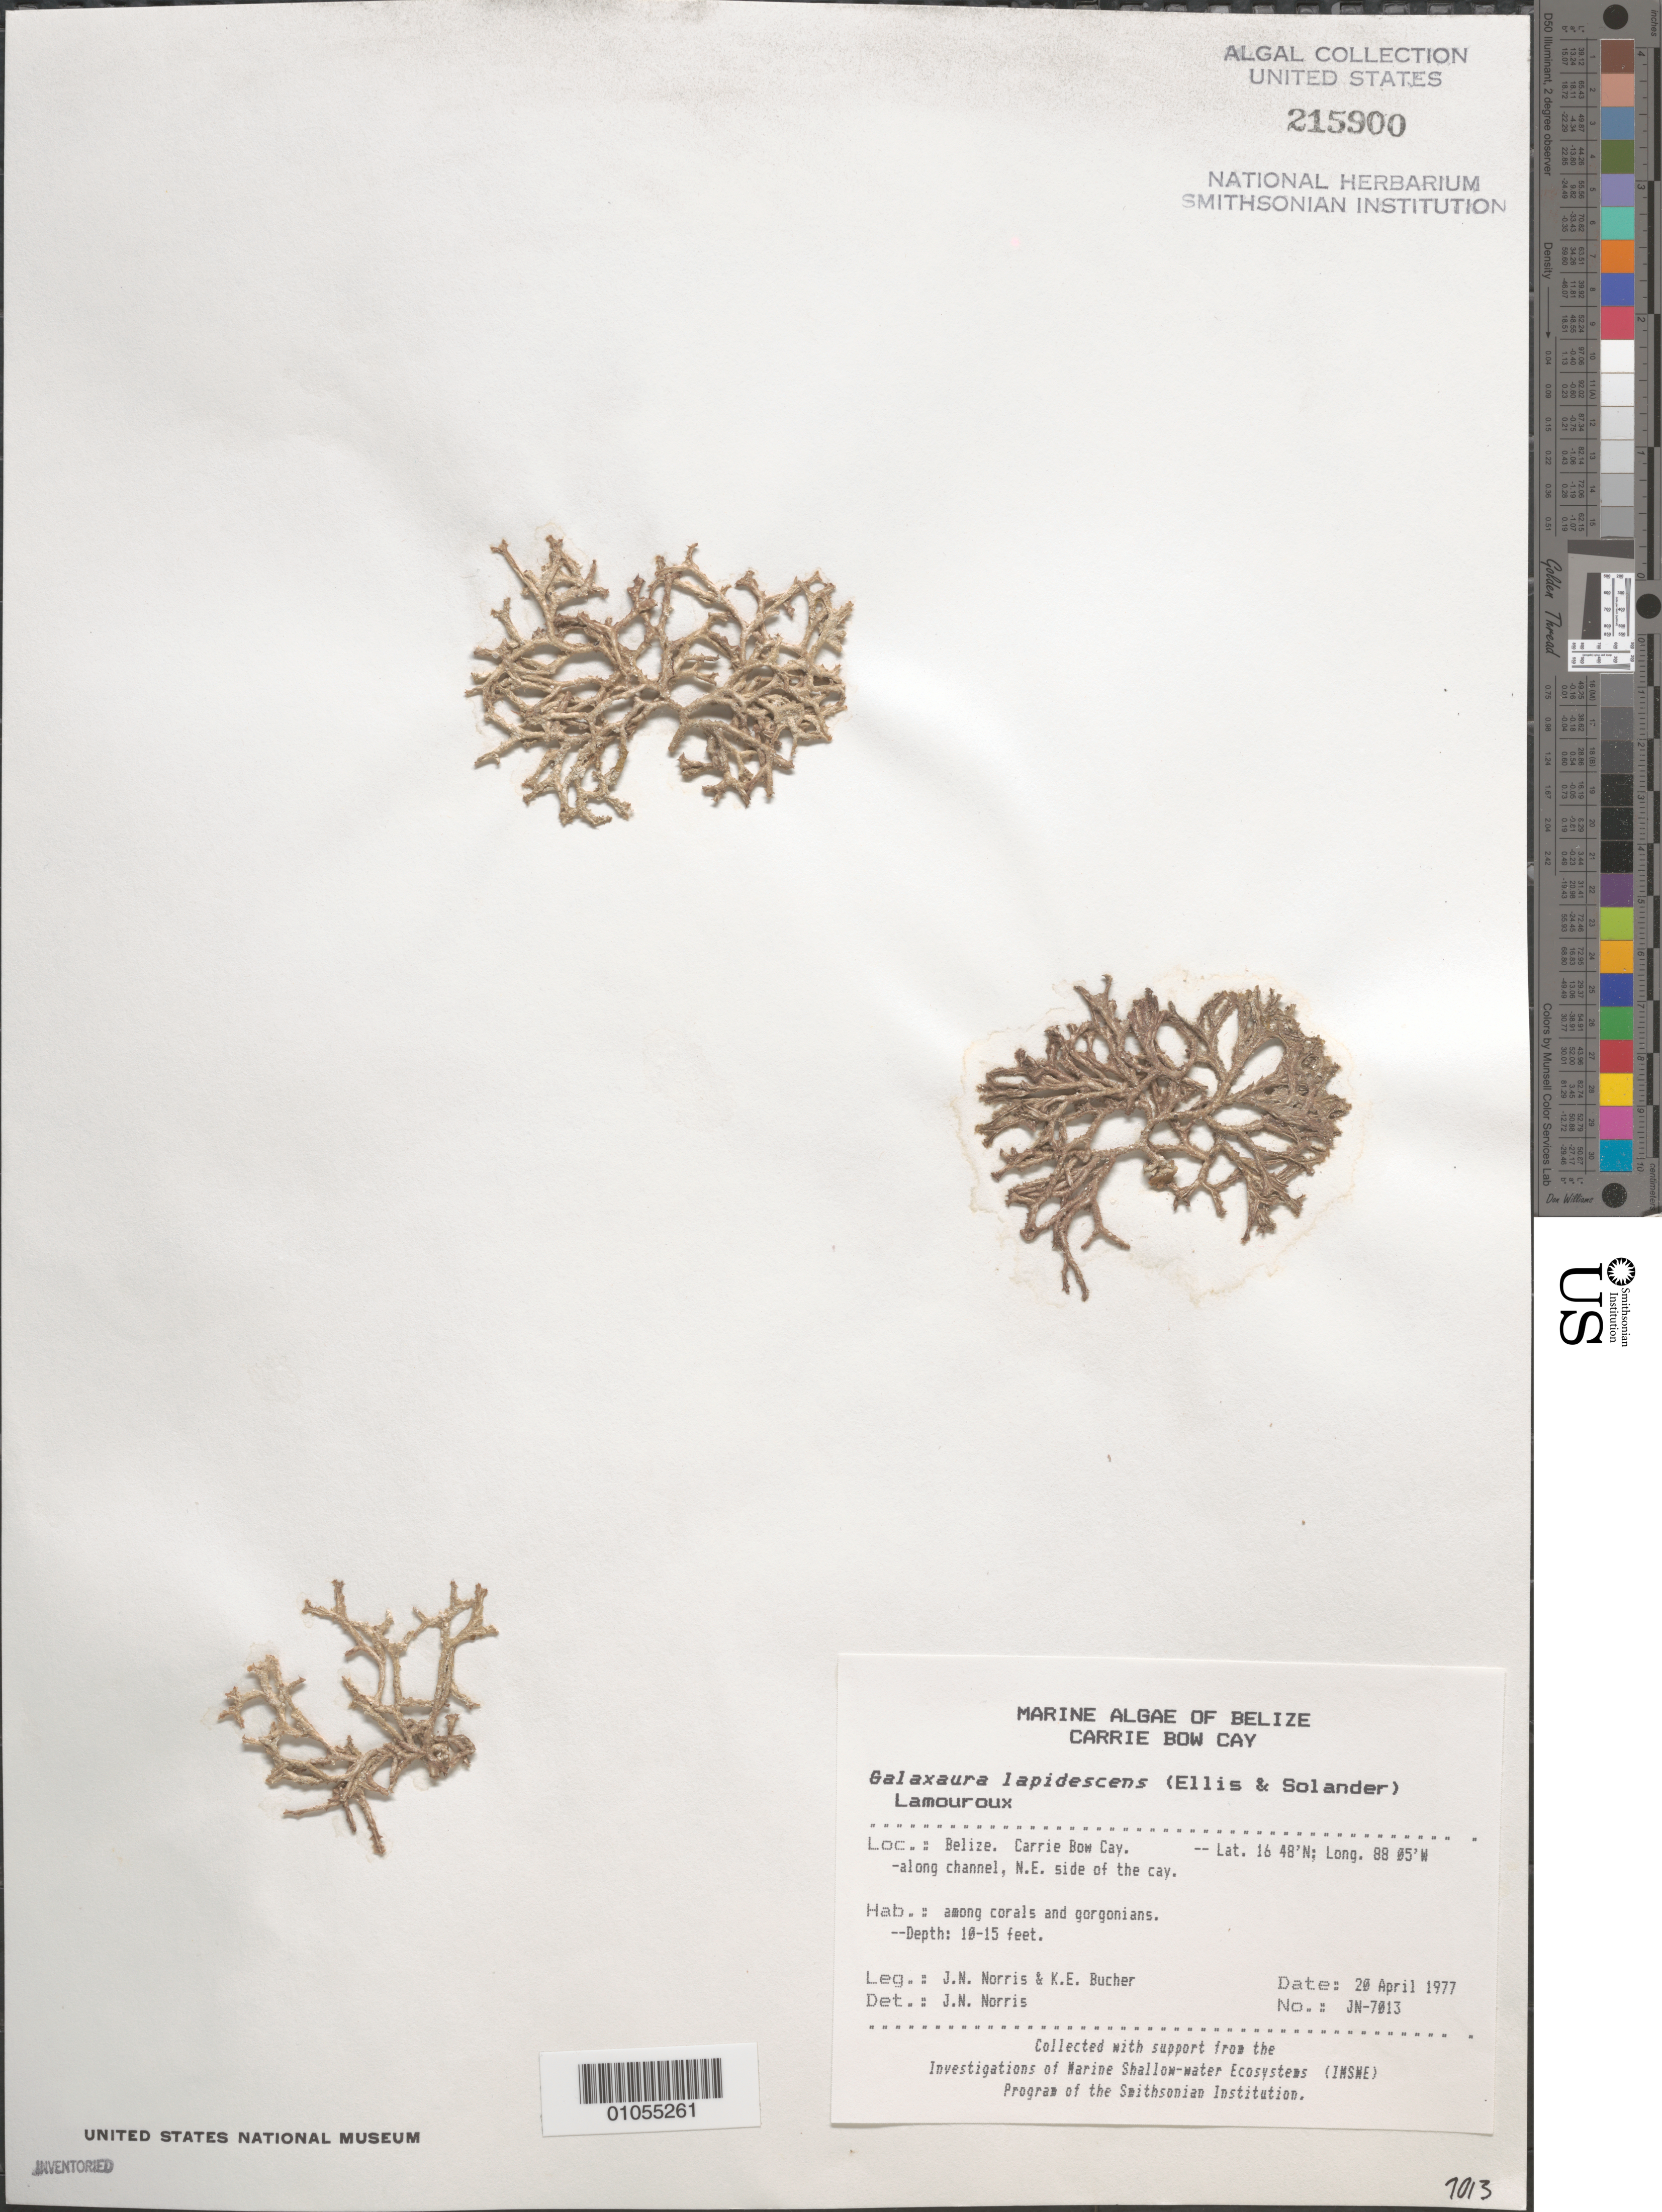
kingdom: Plantae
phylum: Rhodophyta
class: Florideophyceae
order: Nemaliales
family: Galaxauraceae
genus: Galaxaura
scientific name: Galaxaura rugosa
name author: (Ellis & Sol.) J.V.Lamouroux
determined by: Algae name updating Project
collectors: J. N. Norris & K. E. Bucher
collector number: JN-7013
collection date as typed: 20 Apr 1977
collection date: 1977-04-20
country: Belize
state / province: Stann Creek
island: Carrie Bow Cay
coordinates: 16 48'N, 88 05'W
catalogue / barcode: US 215900